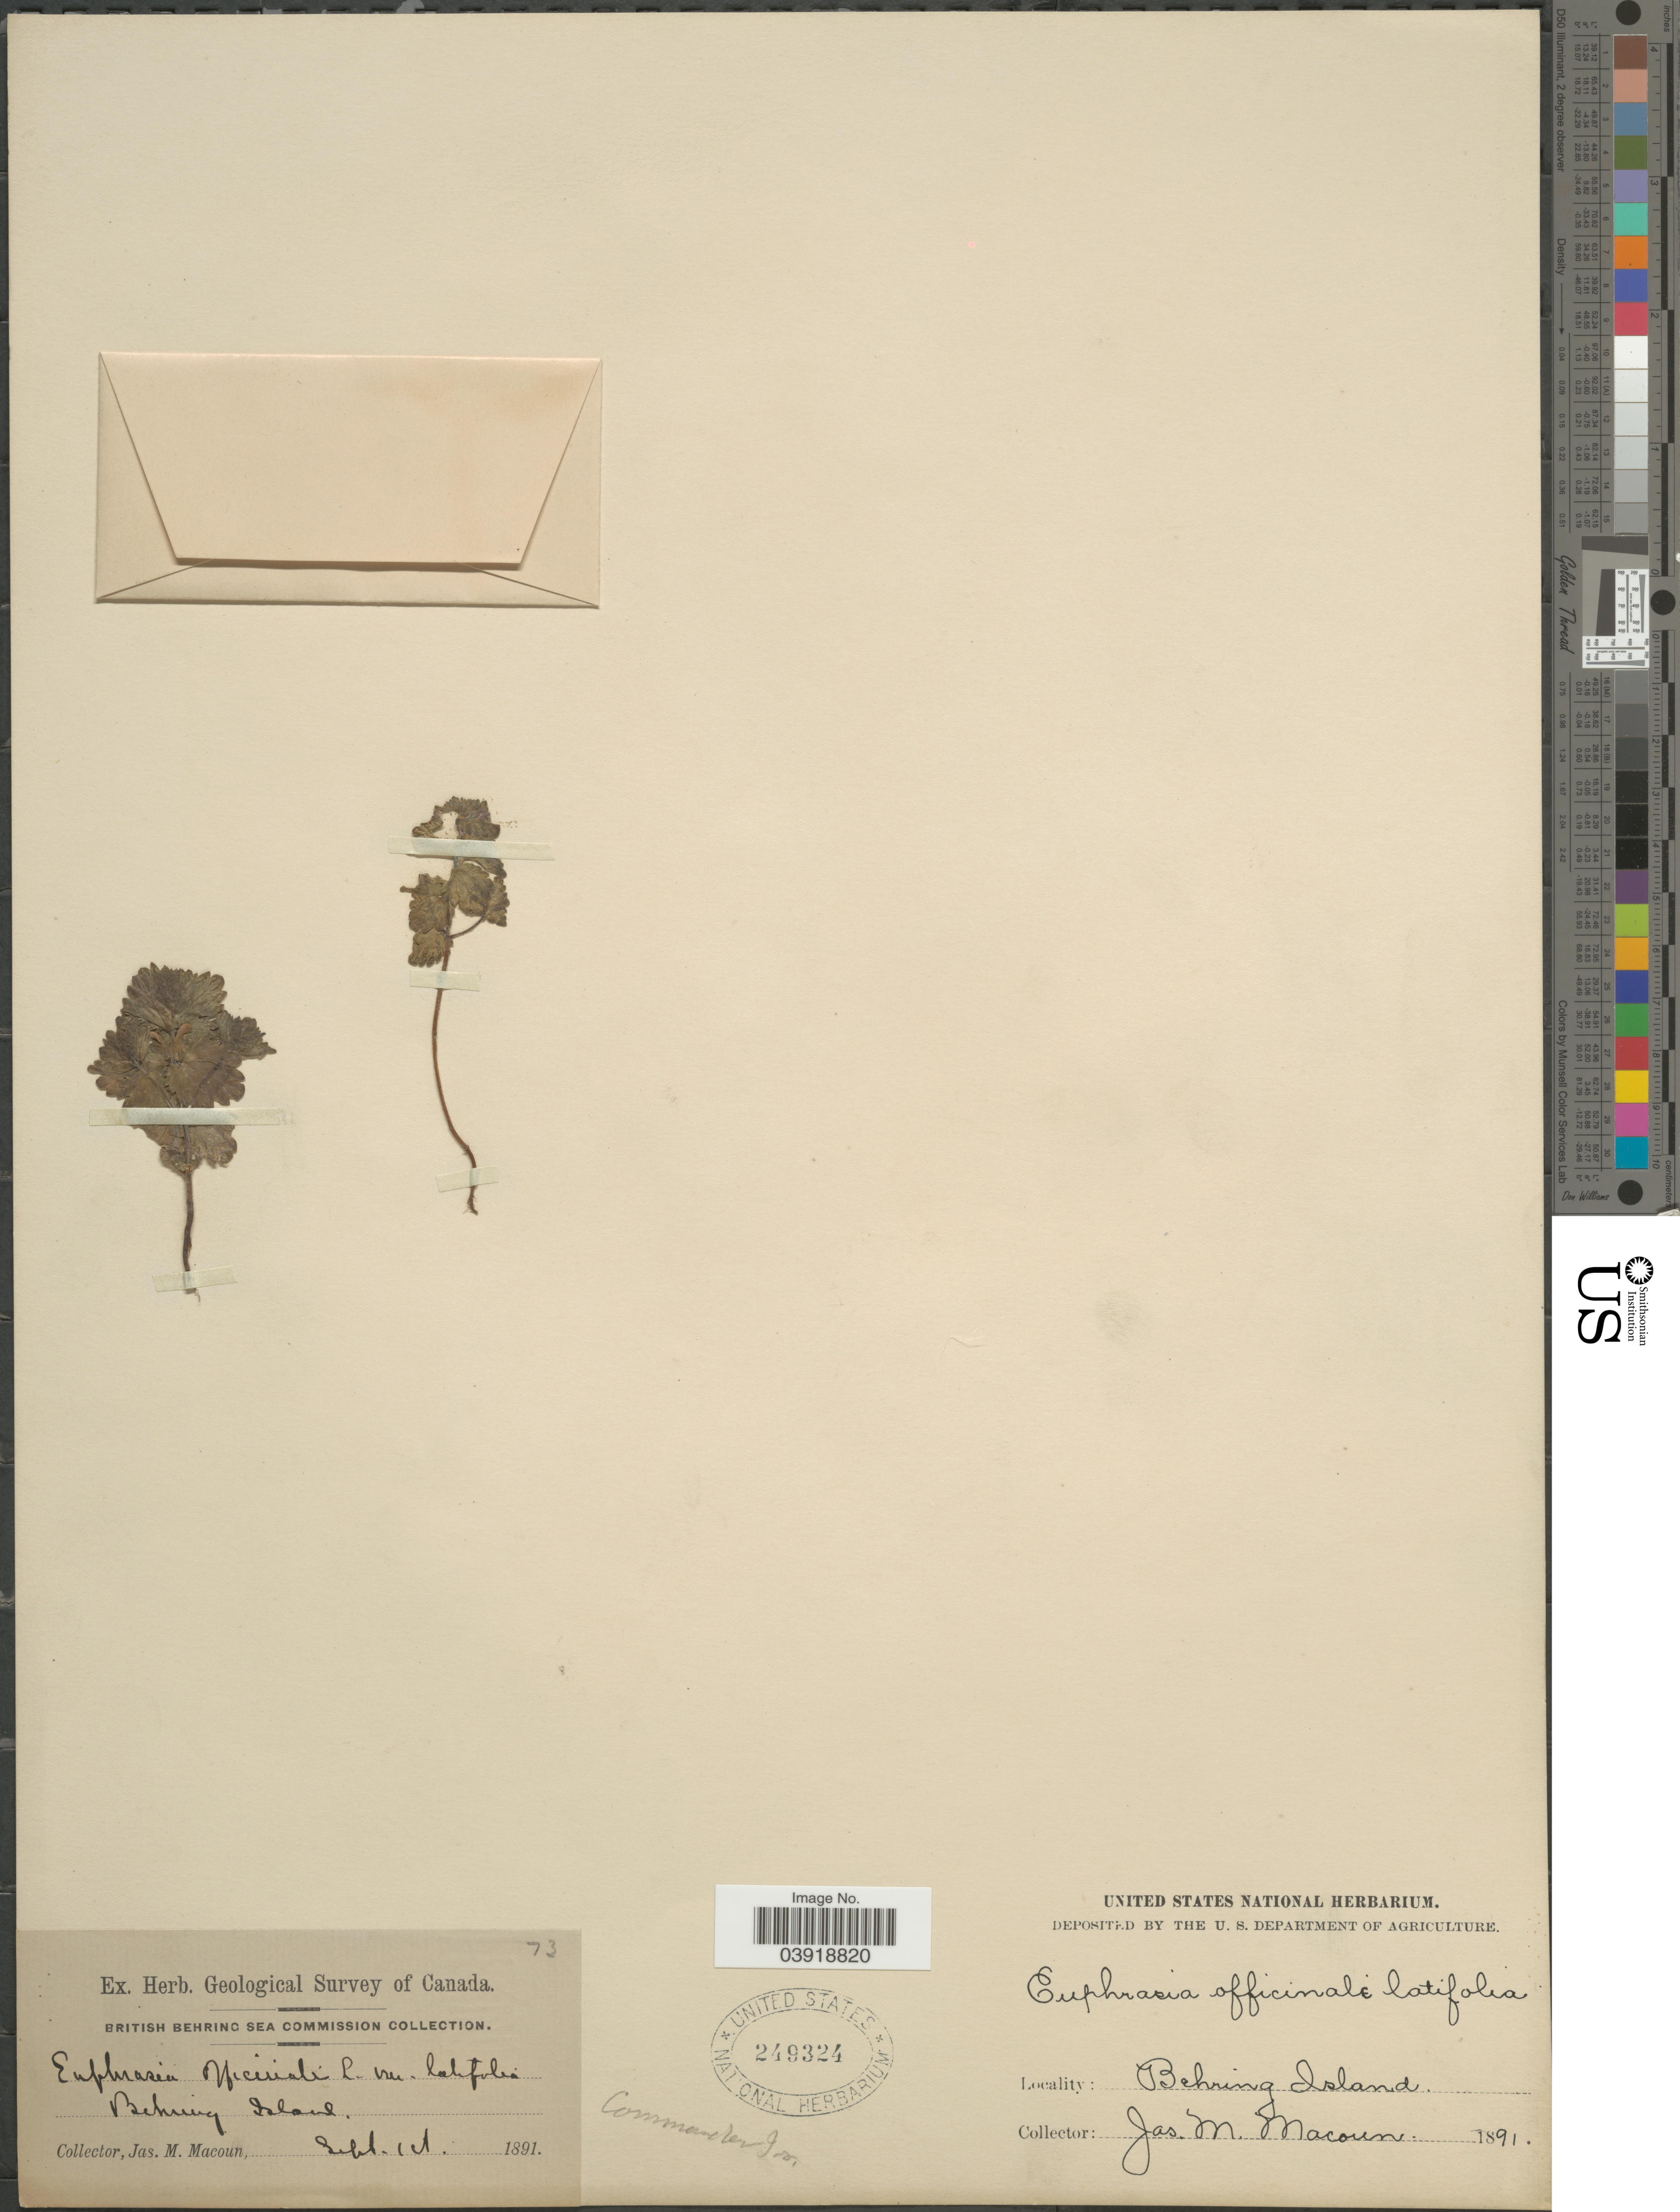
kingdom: Plantae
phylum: Tracheophyta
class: Magnoliopsida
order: Lamiales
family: Orobanchaceae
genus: Euphrasia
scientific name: Euphrasia officinalis var. tatarica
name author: Benth.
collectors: J. M. Macoun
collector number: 73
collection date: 1891-09-01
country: Russian Federation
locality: British Behring Sea Commisson. Behring Island.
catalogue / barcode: US 249324